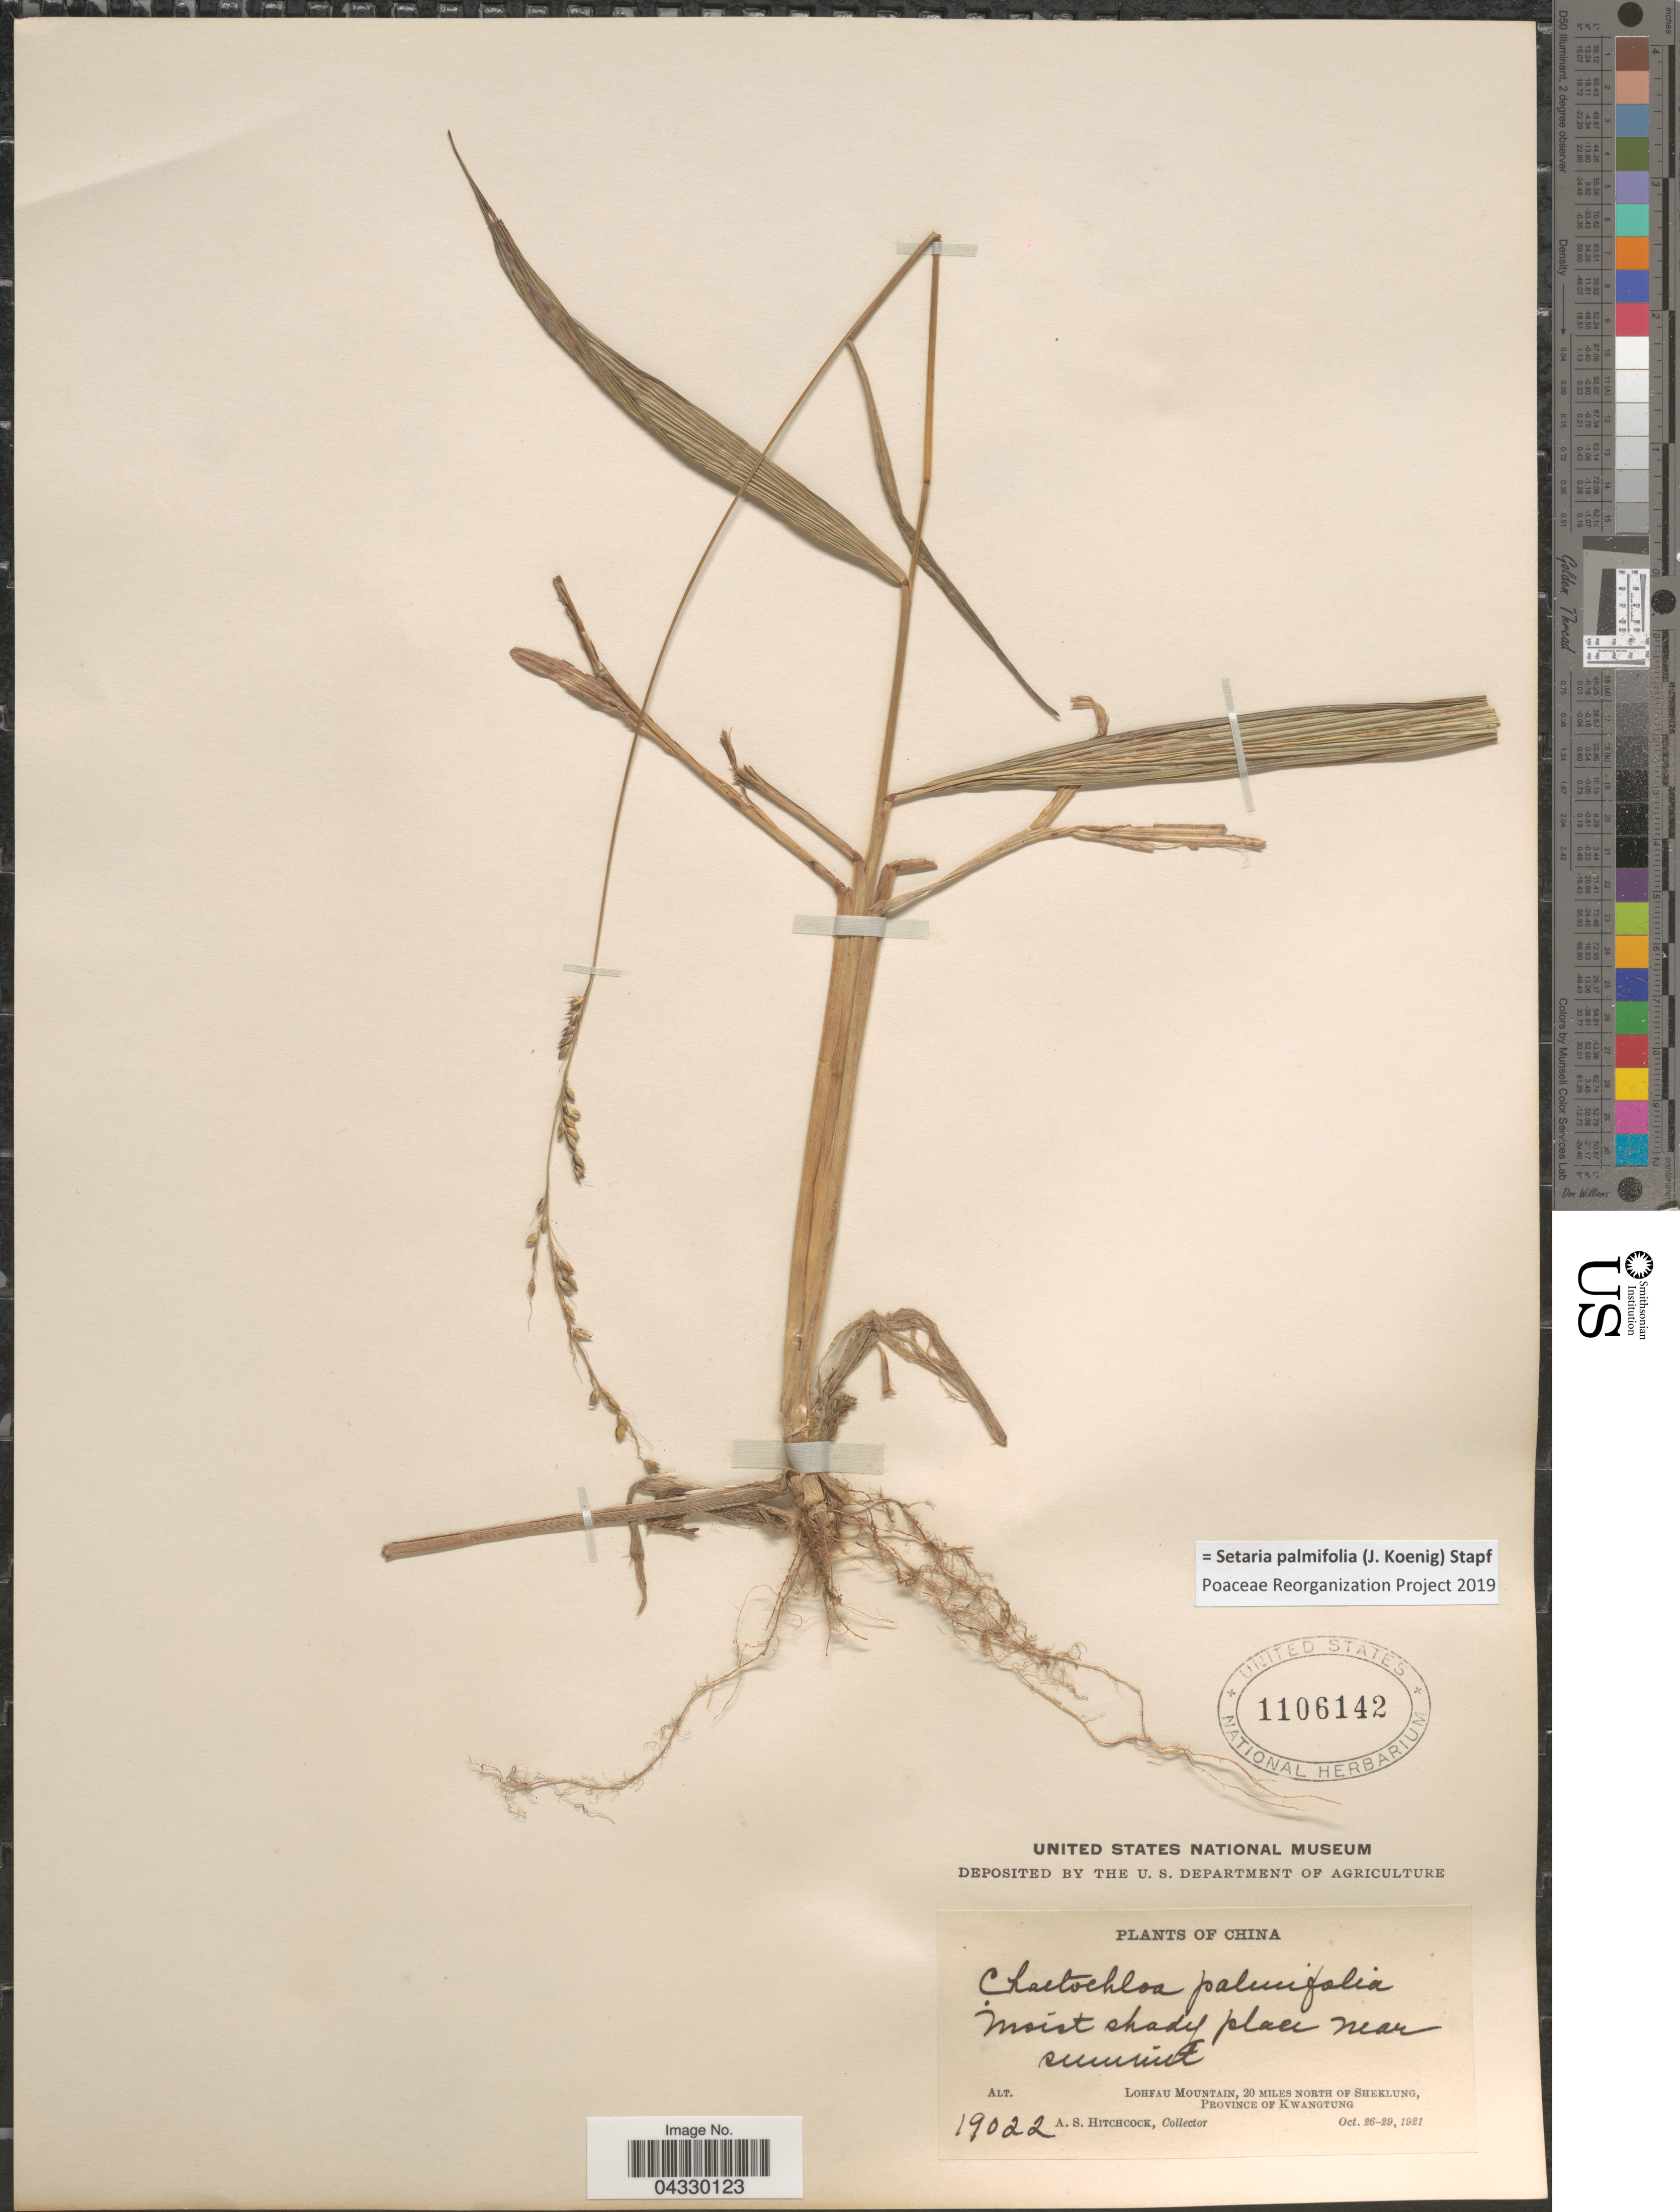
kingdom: Plantae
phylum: Tracheophyta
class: Liliopsida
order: Poales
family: Poaceae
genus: Setaria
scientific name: Setaria palmifolia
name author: (J. Koenig) Stapf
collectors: A. S. Hitchcock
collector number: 19022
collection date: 1921-10-26/1921-10-29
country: China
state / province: Guangdong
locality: Moist shaded place near summit. Lohfau Mountain, 20 miles north of Sheklung, Province of Kwangtung.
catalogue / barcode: US 1106142